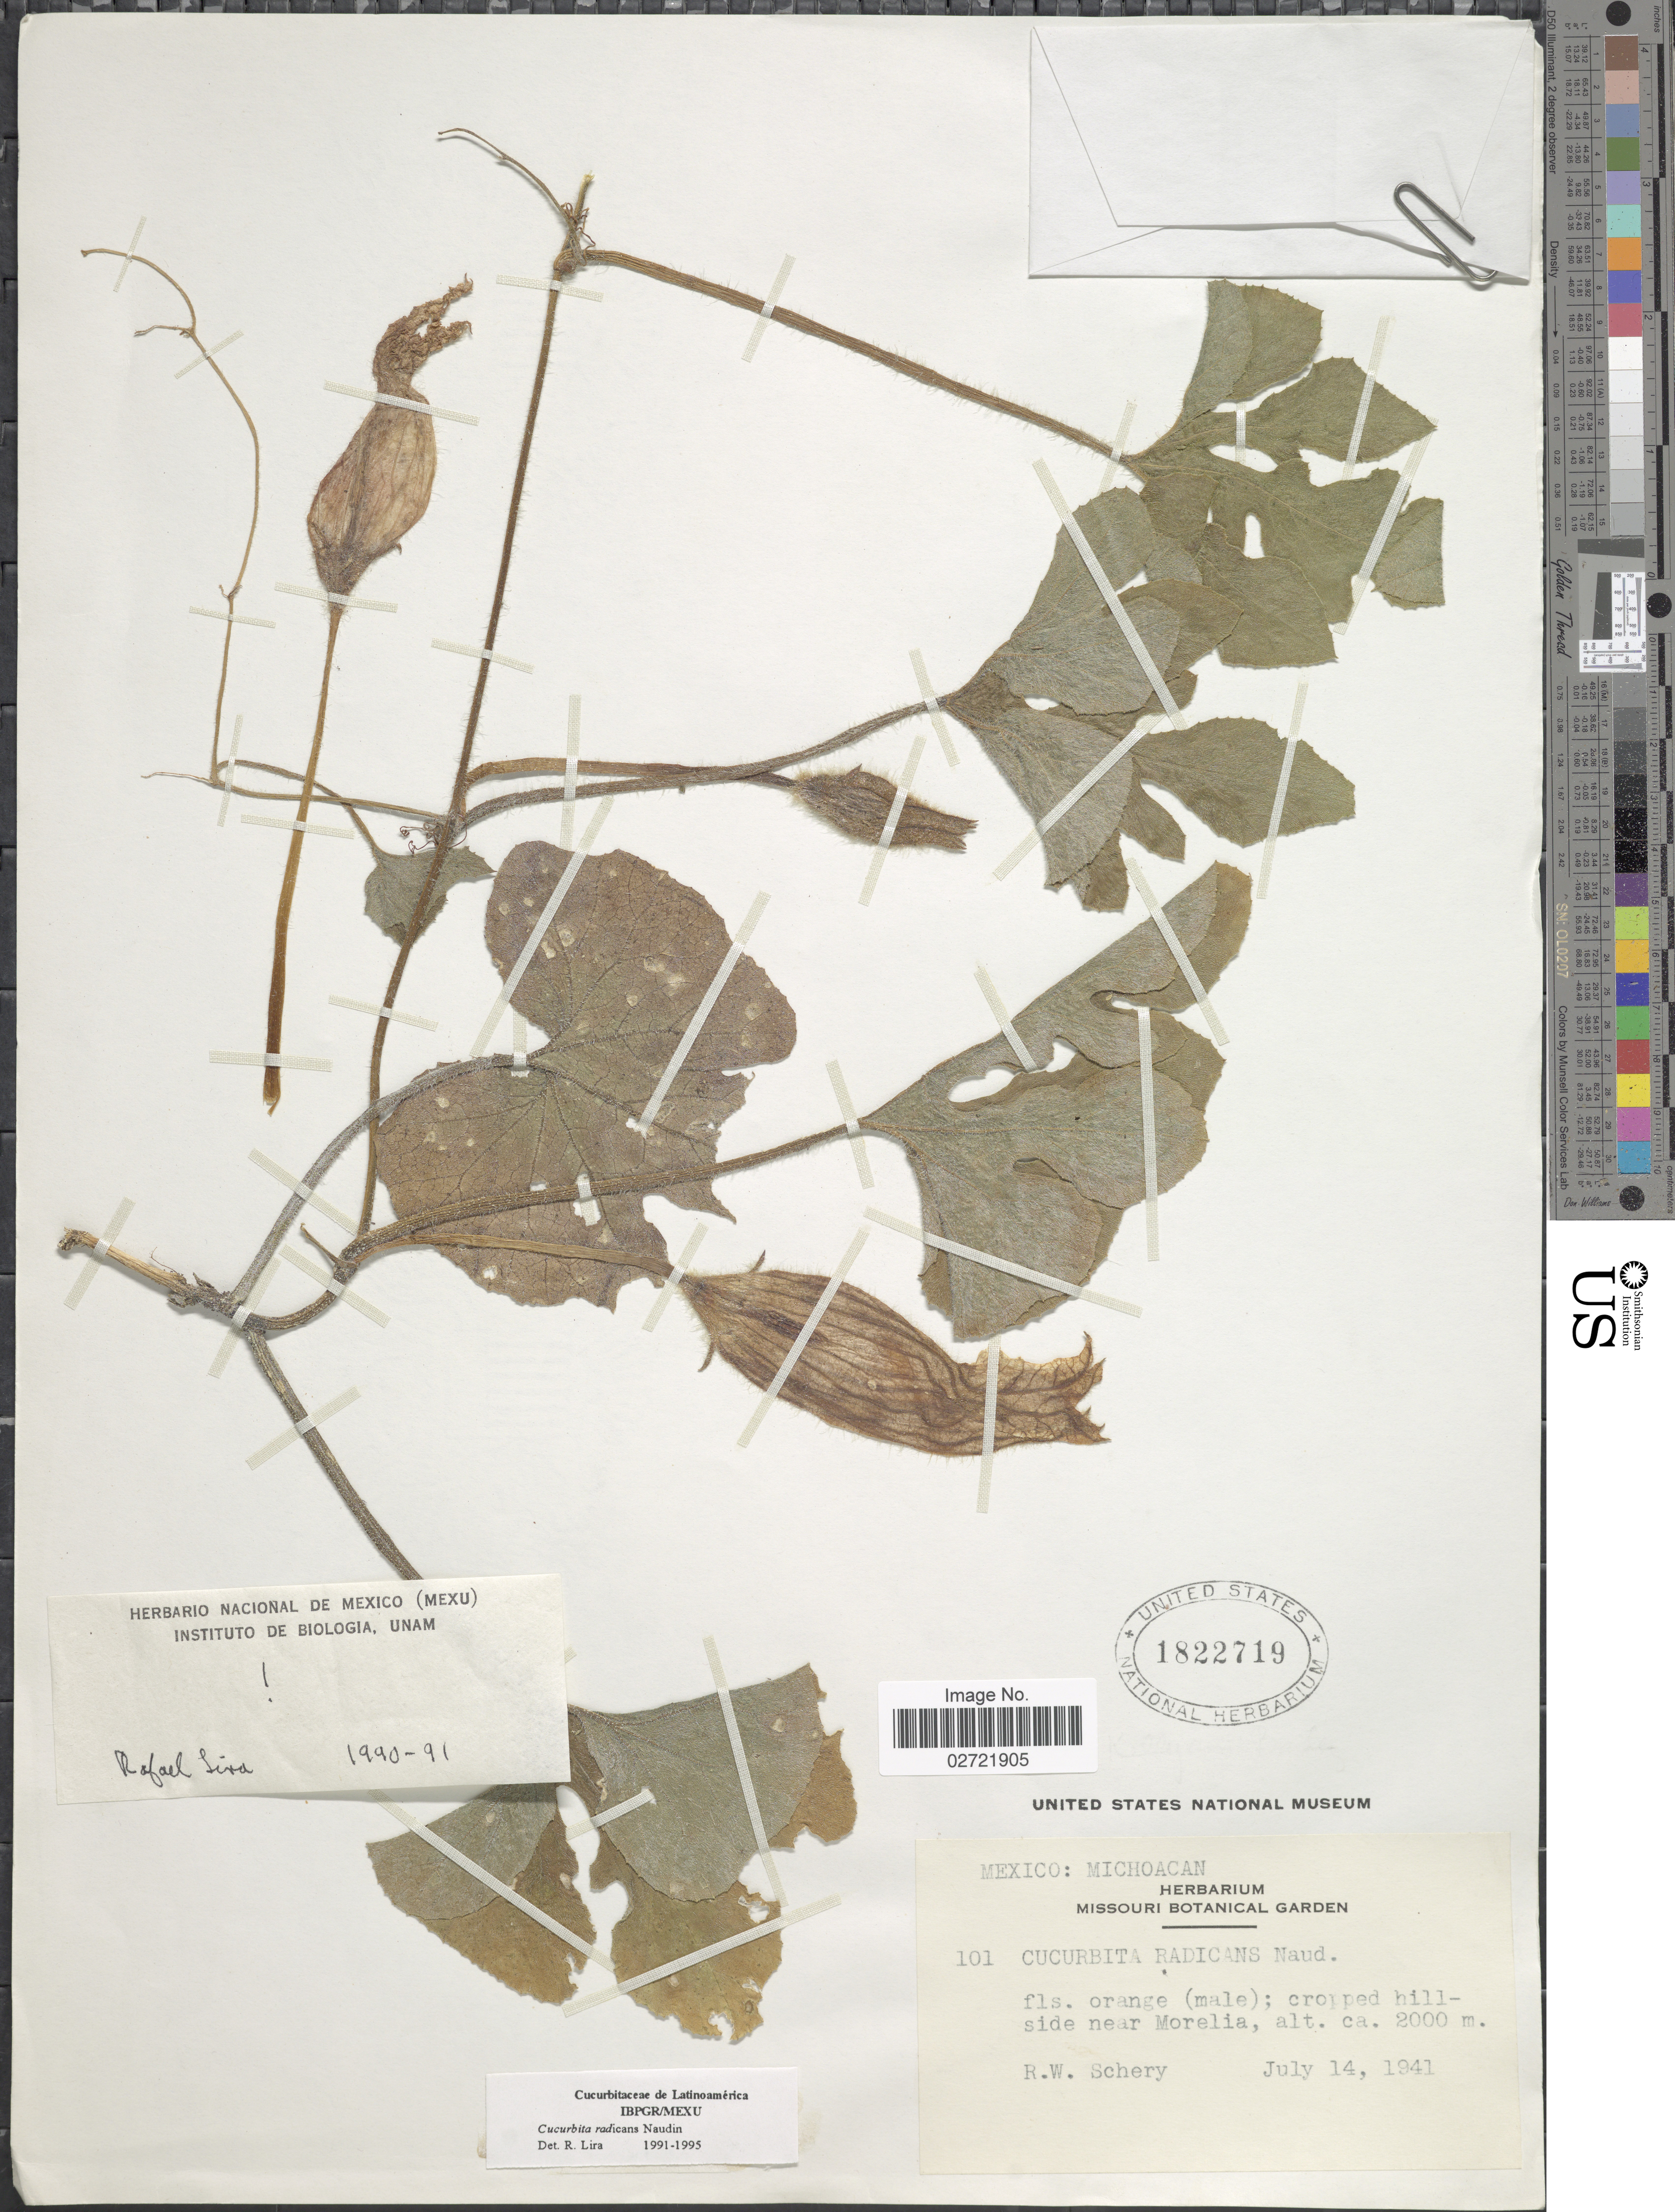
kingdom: Plantae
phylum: Tracheophyta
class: Magnoliopsida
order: Cucurbitales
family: Cucurbitaceae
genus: Cucurbita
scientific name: Cucurbita radicans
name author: Naudin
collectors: R. W. Schery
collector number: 101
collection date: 1941-07-14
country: Mexico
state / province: Michoacán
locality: Cropped hillside near Morelia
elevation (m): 2000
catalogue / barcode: US 1822719